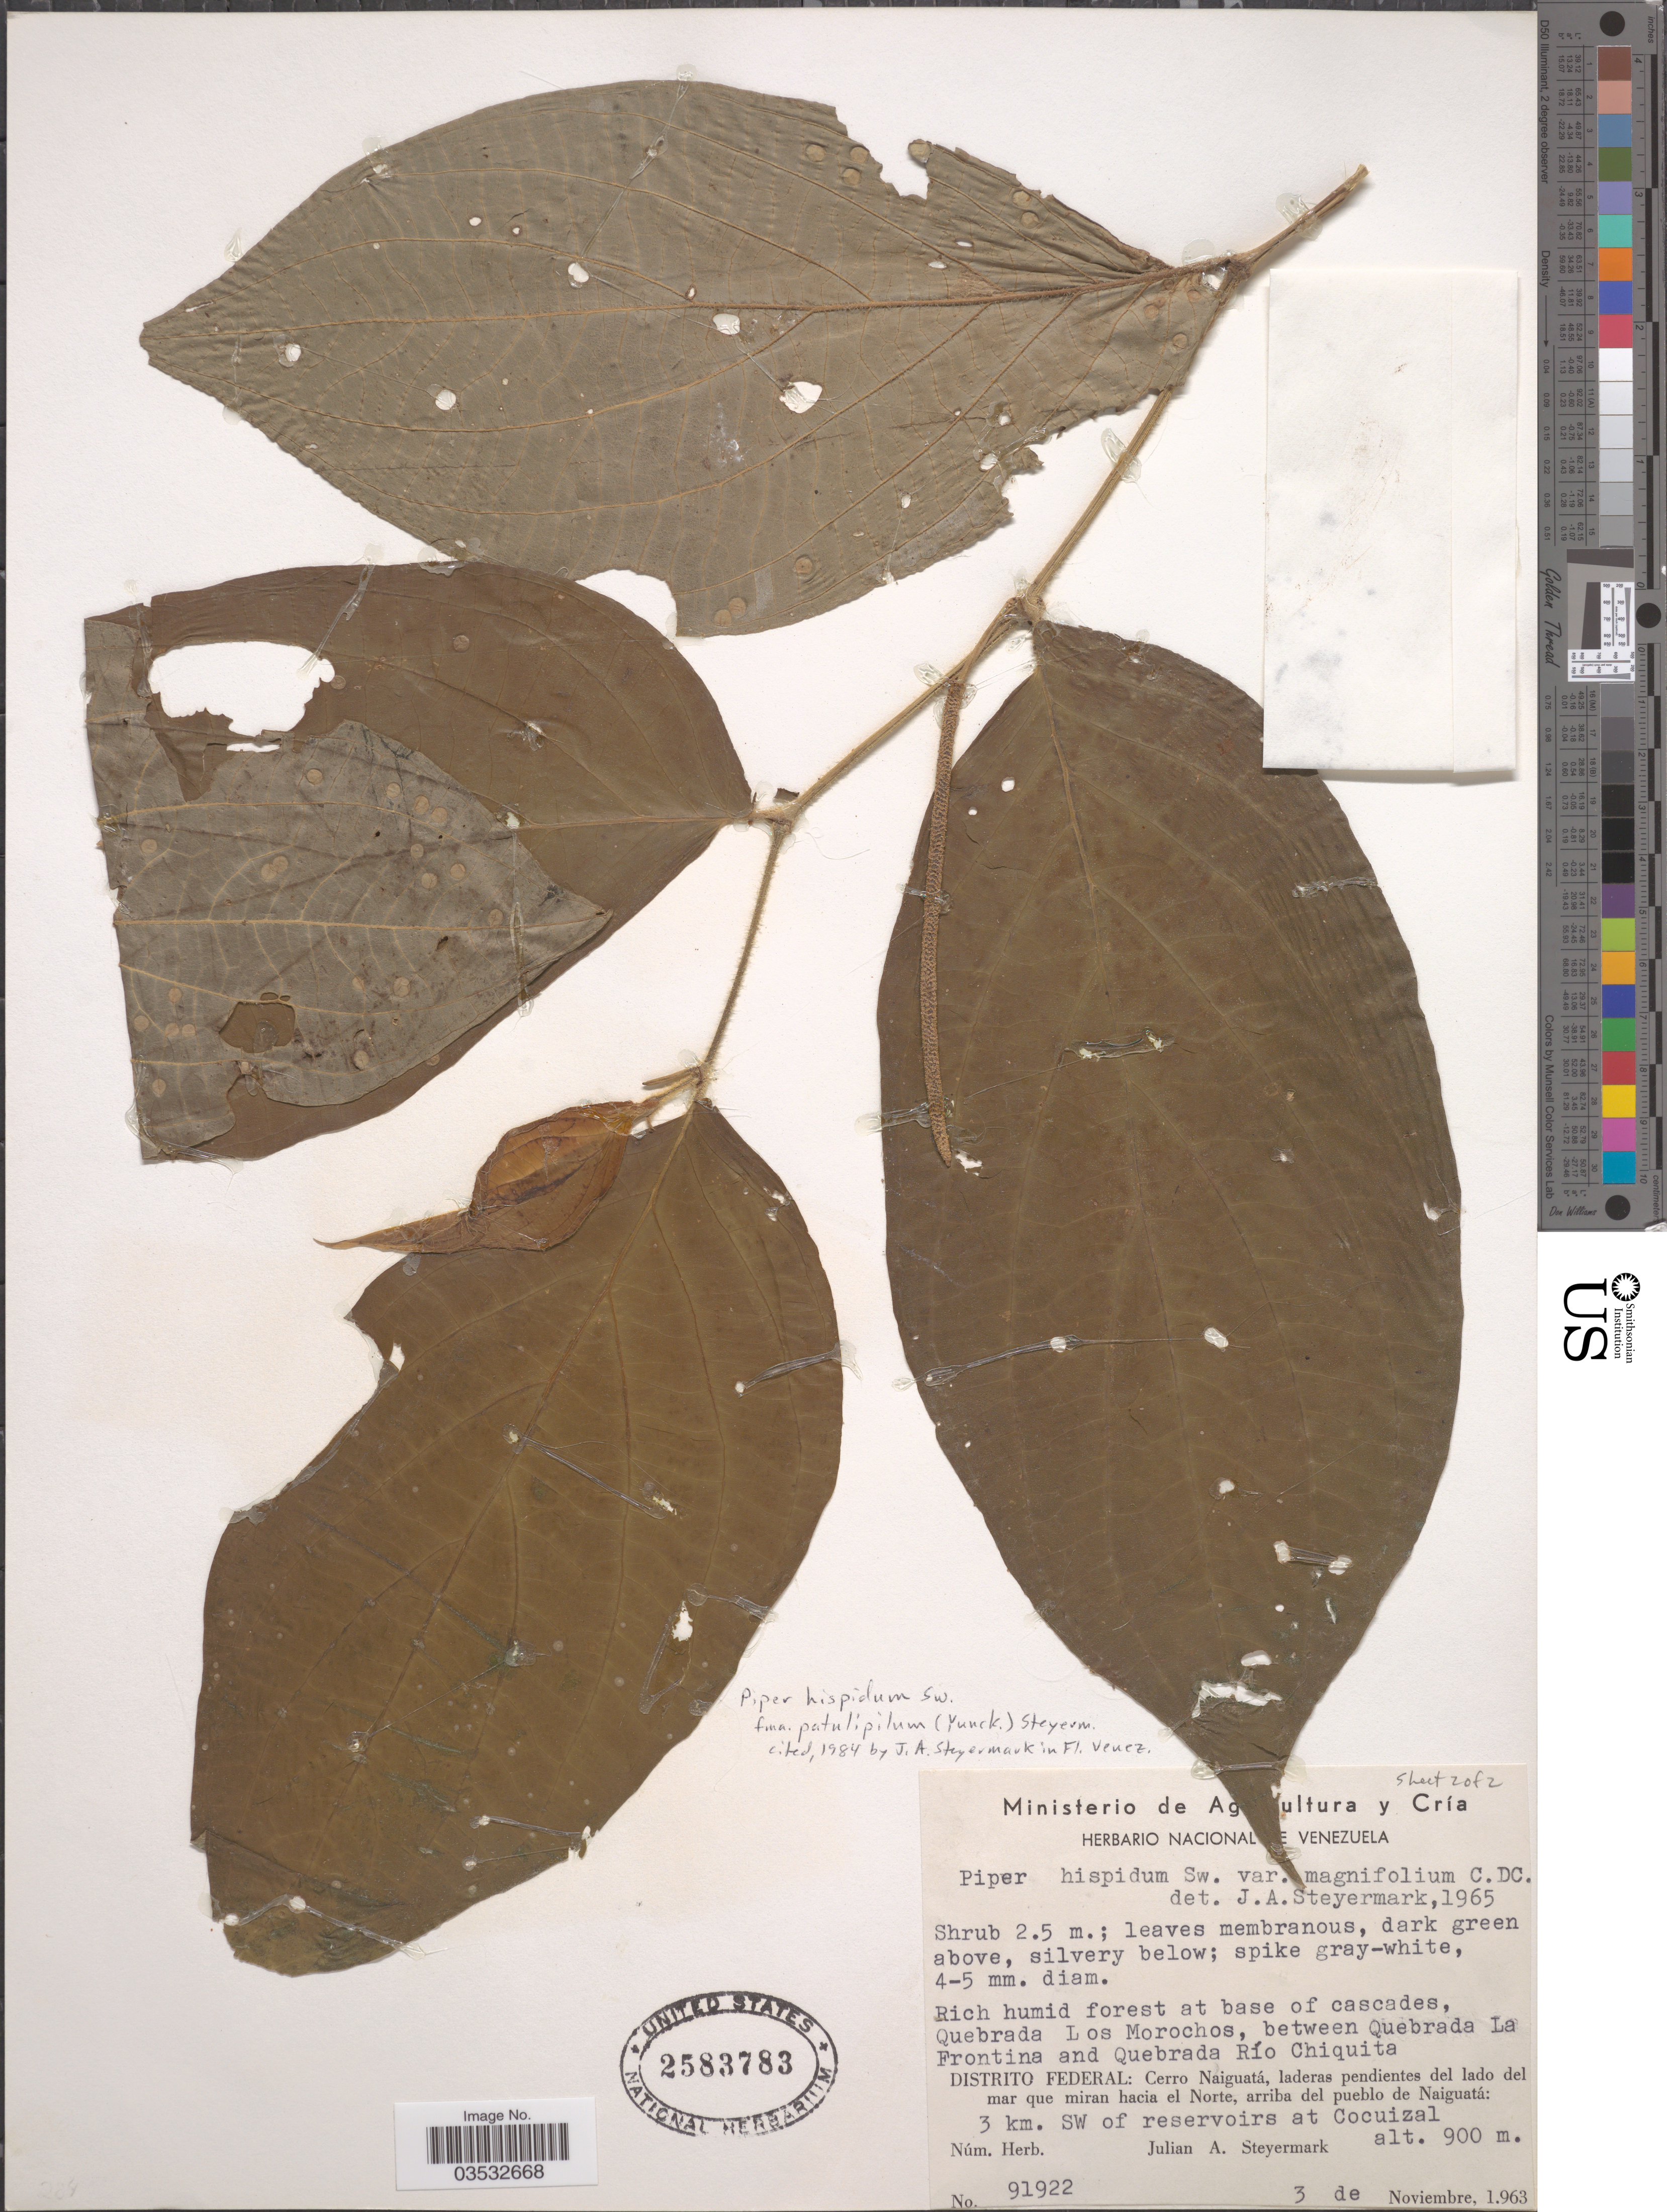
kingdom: Plantae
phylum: Tracheophyta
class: Magnoliopsida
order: Piperales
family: Piperaceae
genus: Piper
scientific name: Piper hispidum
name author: Sw.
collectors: J. Steyermark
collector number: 91922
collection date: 1963-11-03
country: Venezuela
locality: Quebrada Los Morochos, between Quebrada La Frontina and Quebrada Río Chiquita. Distrito Federal: Cerro Naiguitá, laderas pendientes del lado del mar que miran hacia el Norte, arriba del pueblo de Naiguatá: 3 km. SW of reservoirs at Cocuizal.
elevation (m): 900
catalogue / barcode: US 2583783